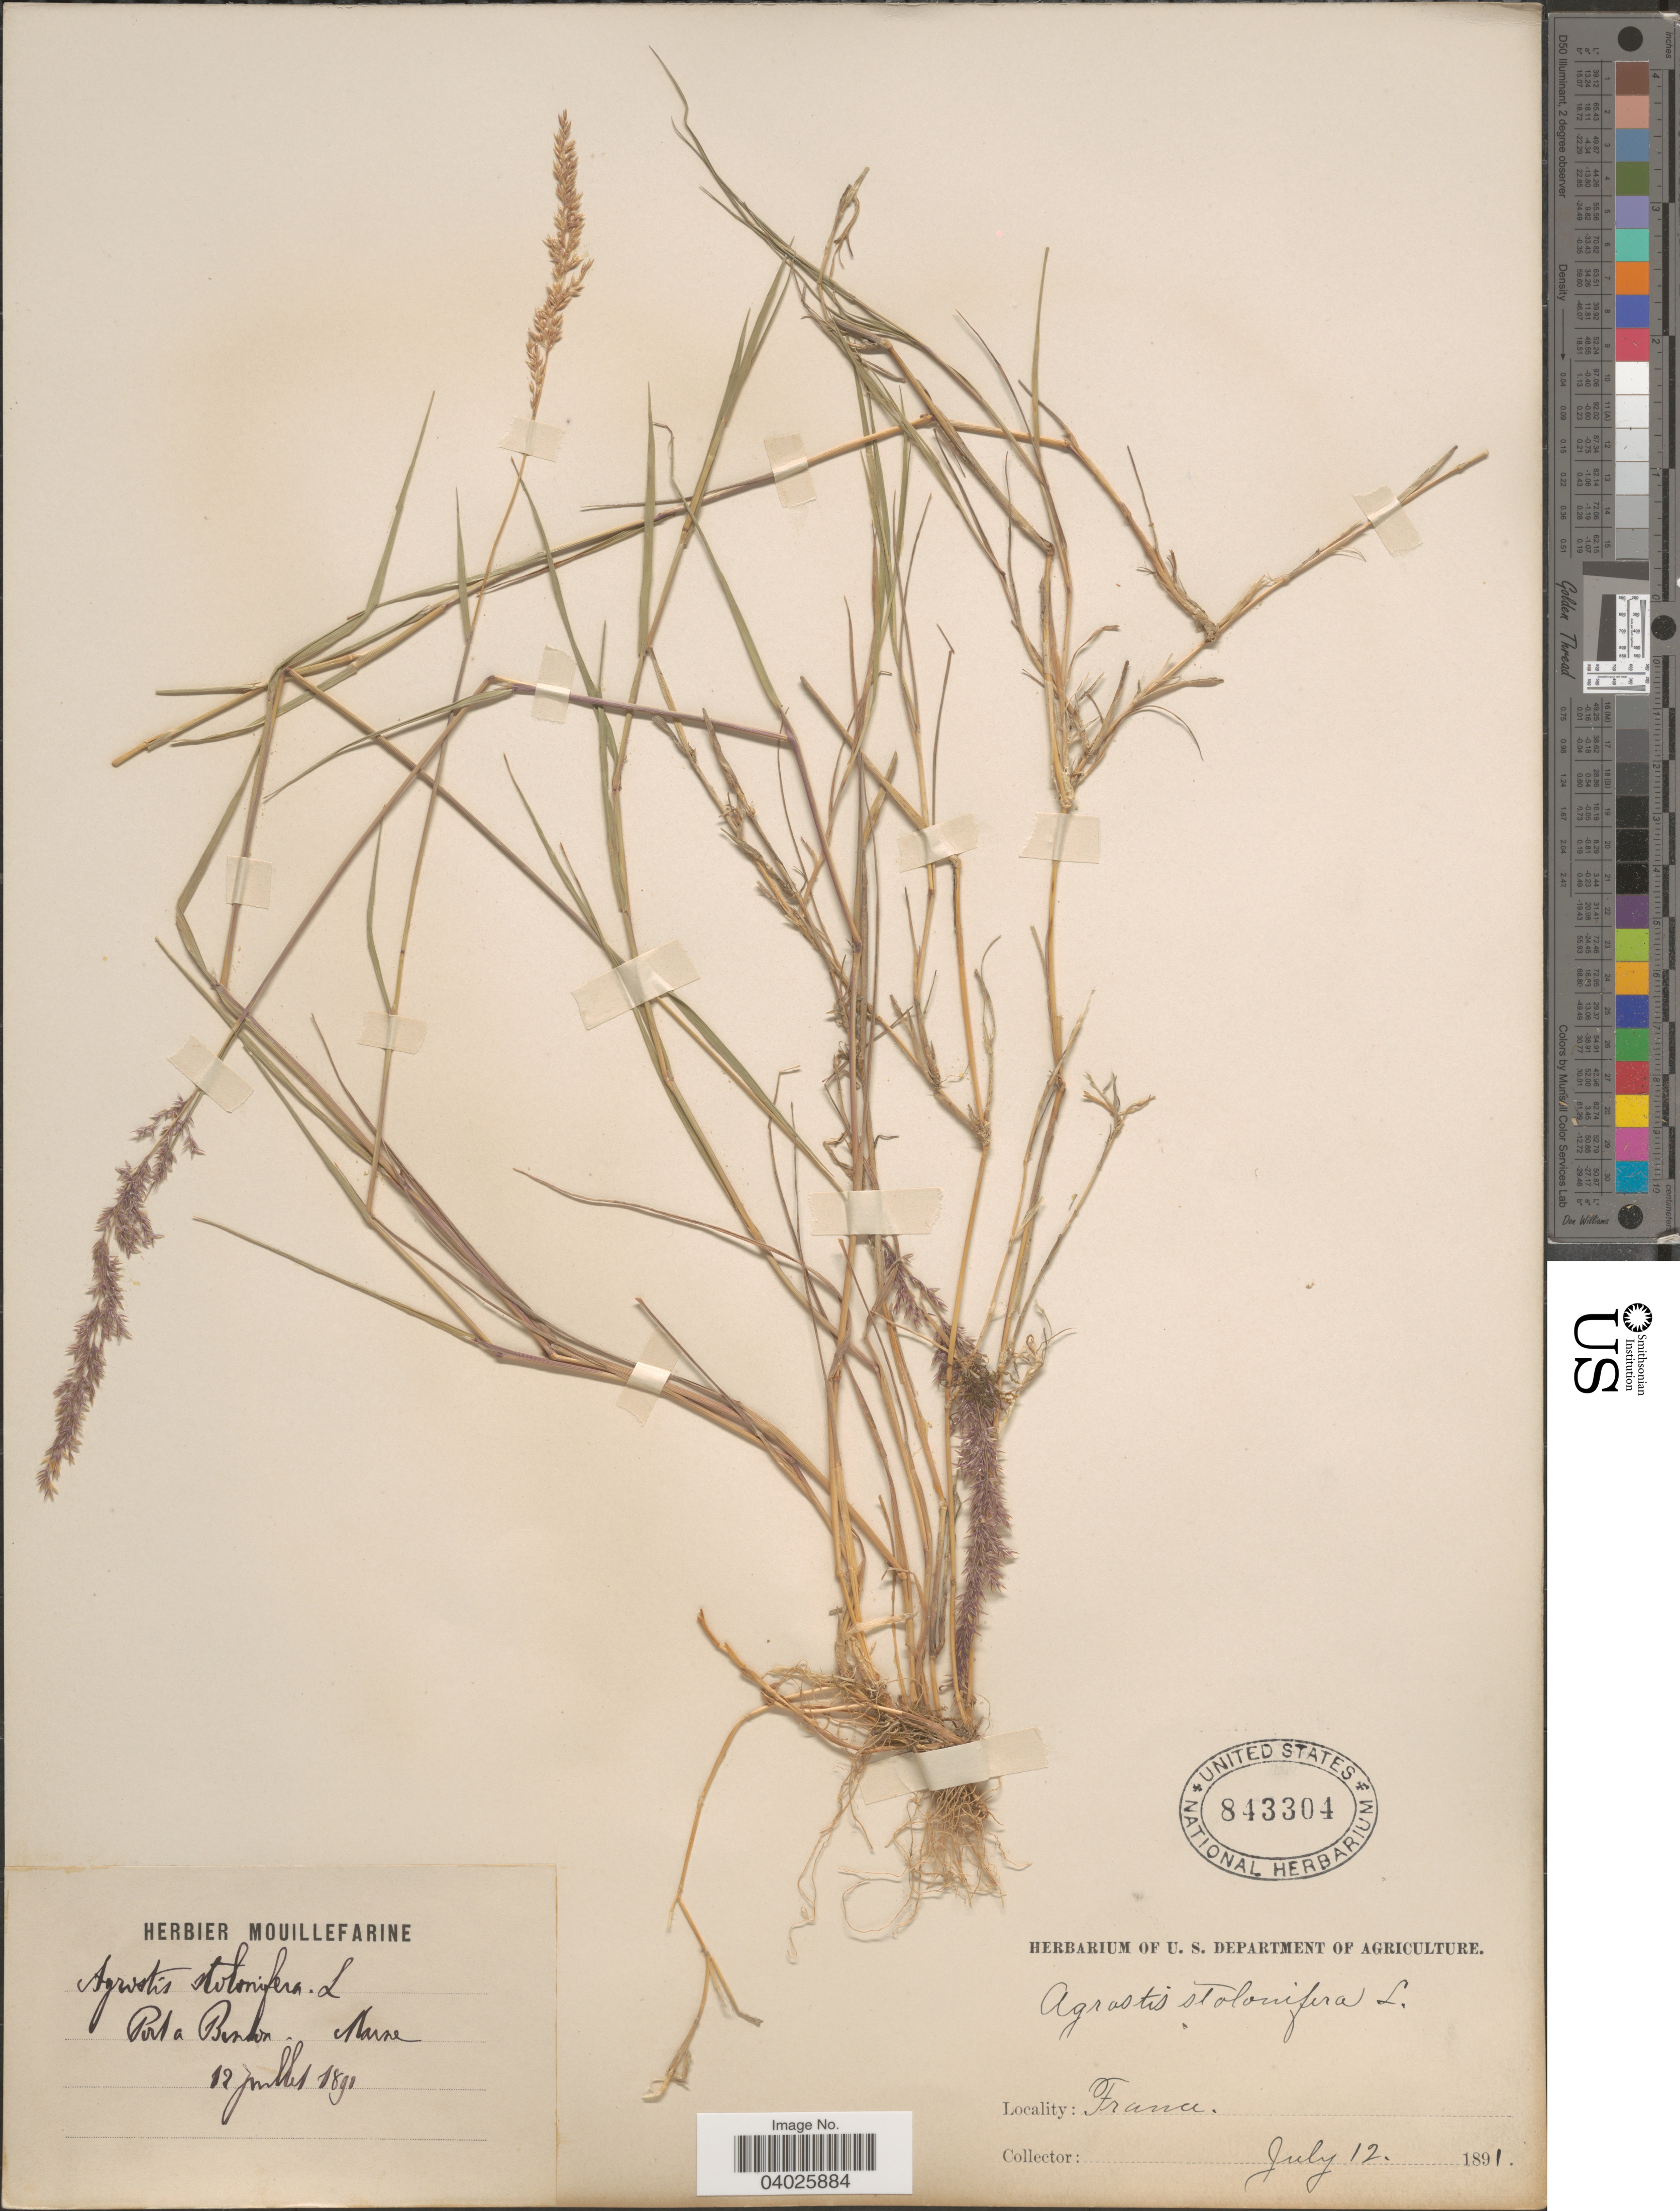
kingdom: Plantae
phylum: Tracheophyta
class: Liliopsida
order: Poales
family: Poaceae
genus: Agrostis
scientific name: Agrostis stolonifera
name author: L.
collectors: ex herb. Mouillefarine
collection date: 1890-07-12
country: France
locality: Port a Benon - Marne.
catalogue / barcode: US 843304